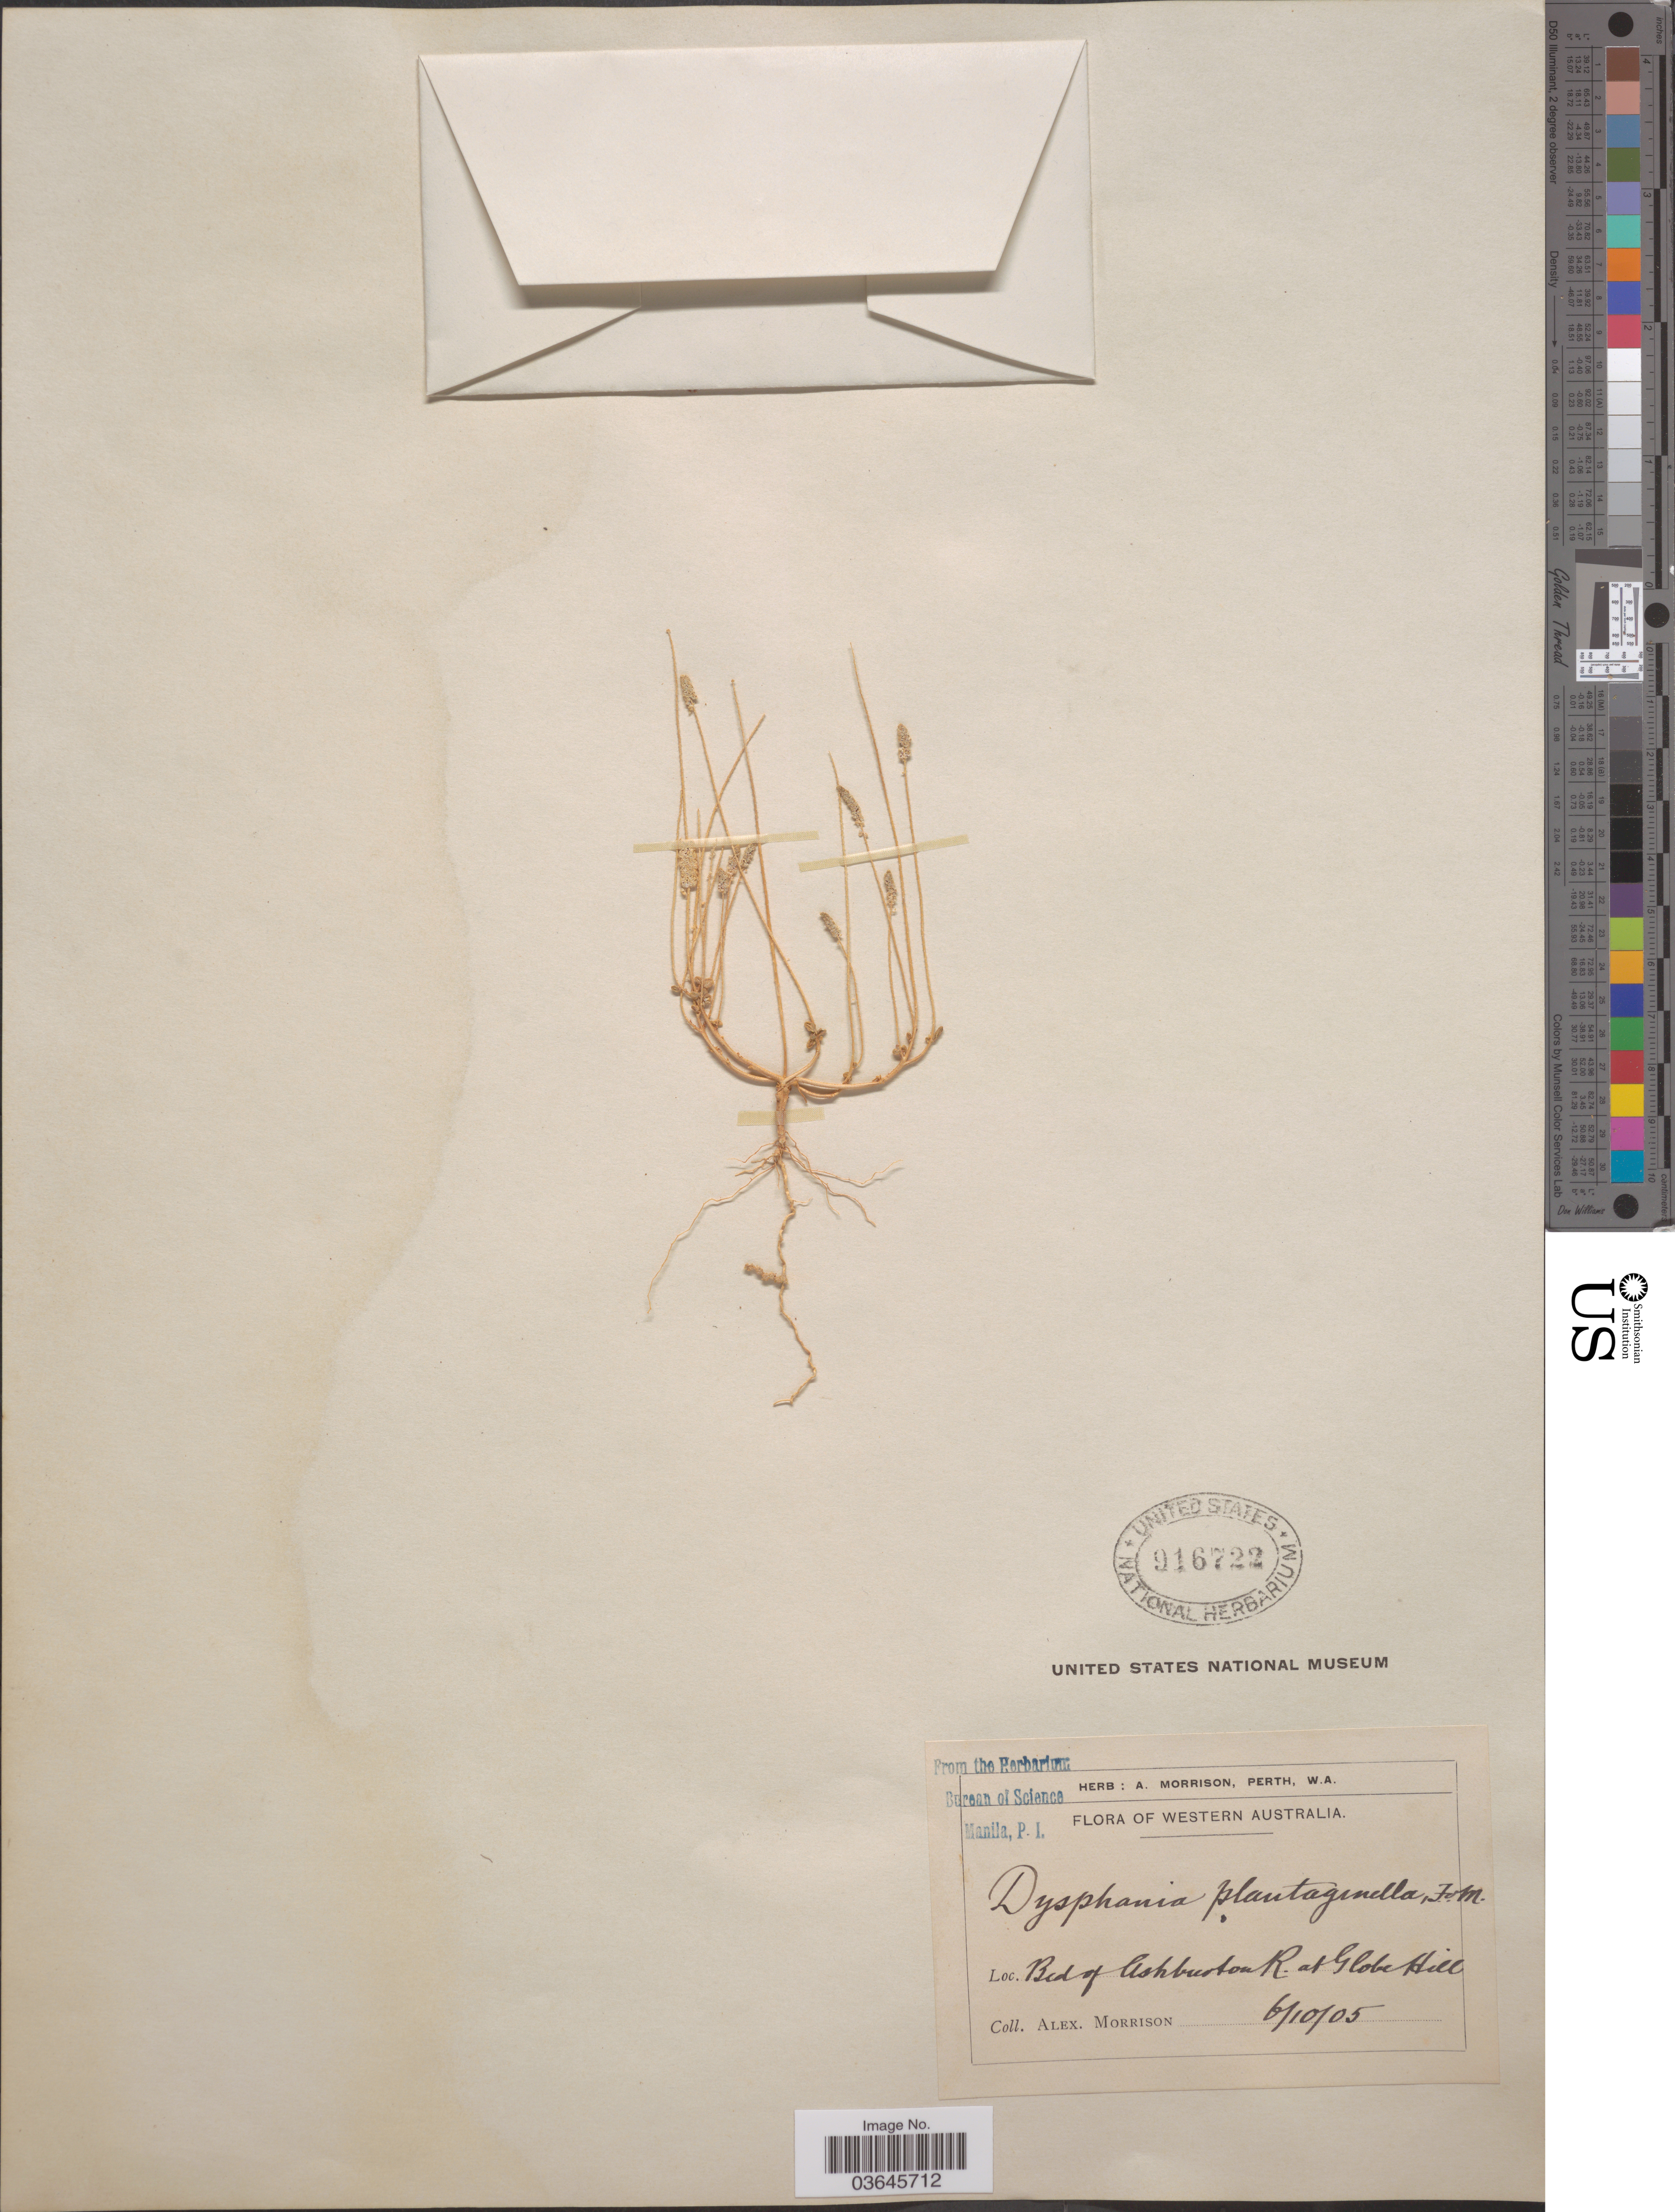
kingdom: Plantae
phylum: Tracheophyta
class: Magnoliopsida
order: Caryophyllales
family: Amaranthaceae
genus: Dysphania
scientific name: Dysphania plantaginella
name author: F. Muell.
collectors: A. Morrison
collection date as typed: Transcribed d/m/y: 10/6/5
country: Australia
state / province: Western Australia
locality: Bed of Ashburton R. at Globe Hill.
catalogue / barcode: US 916722